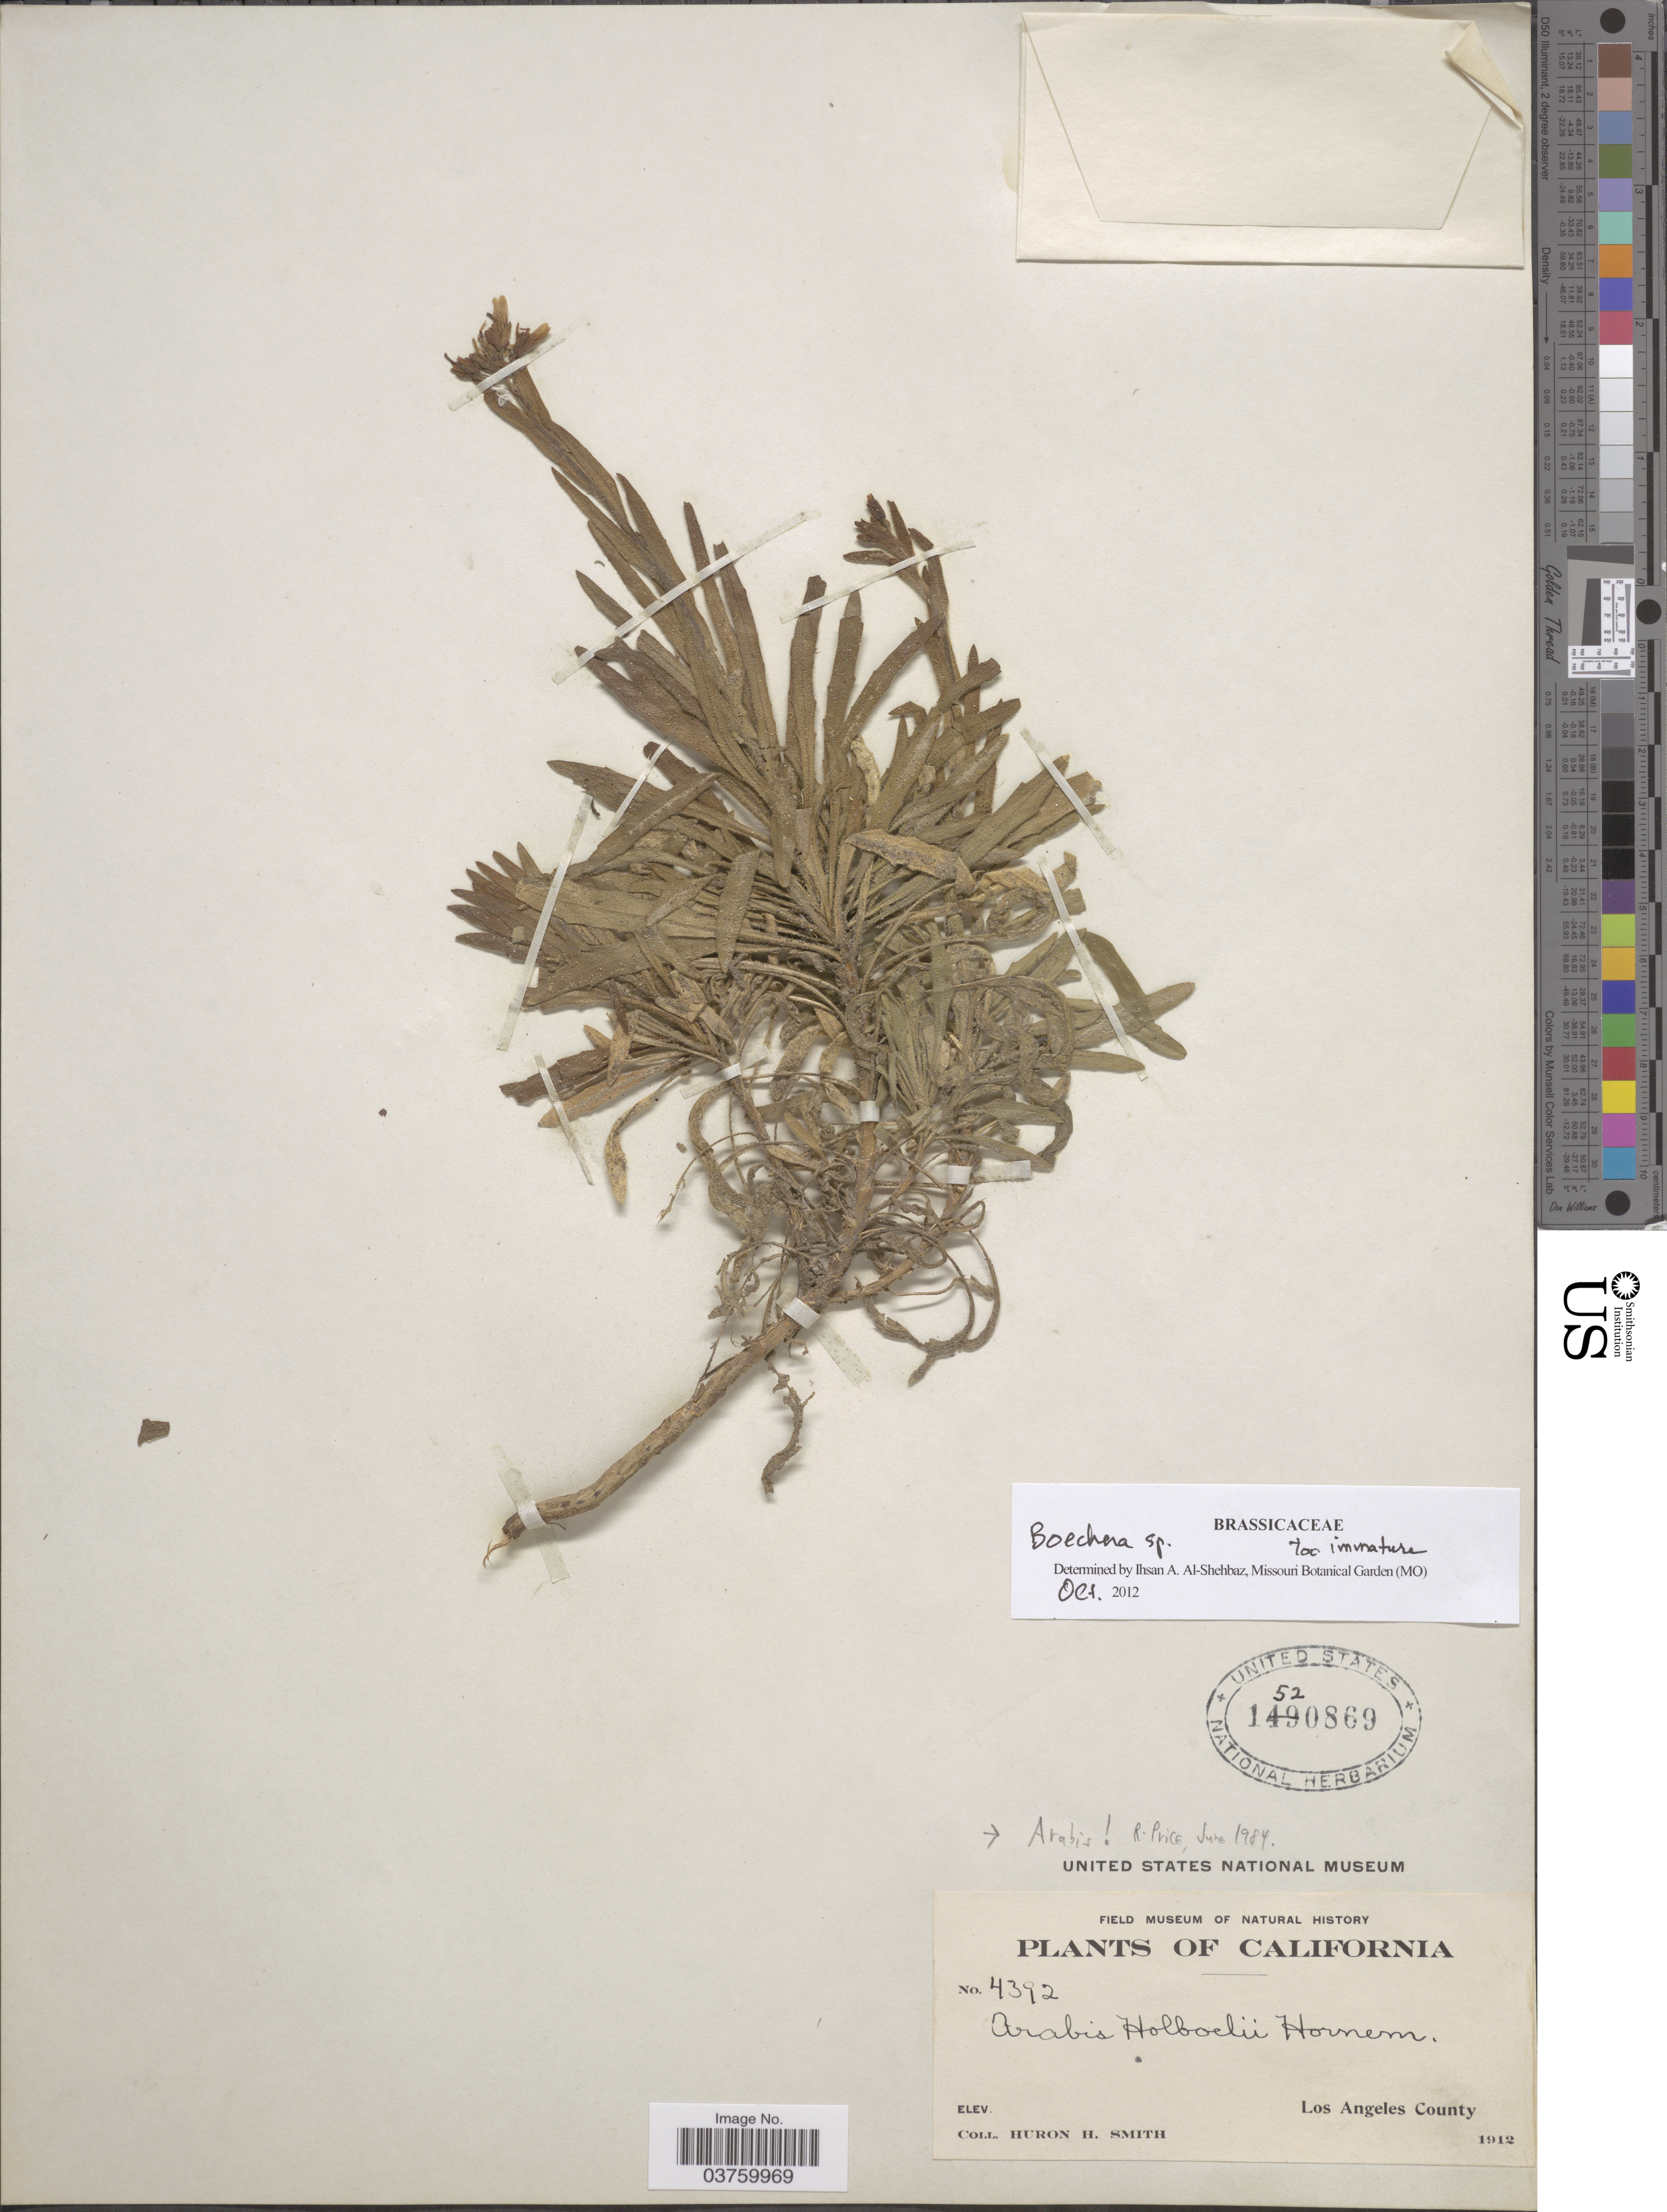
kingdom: Plantae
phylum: Tracheophyta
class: Magnoliopsida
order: Brassicales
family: Brassicaceae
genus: Boechera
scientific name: Boechera sp.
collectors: Huron H. Smith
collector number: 4392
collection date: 1912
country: United States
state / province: California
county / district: Los Angeles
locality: Los Angeles County.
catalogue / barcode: US 1520869